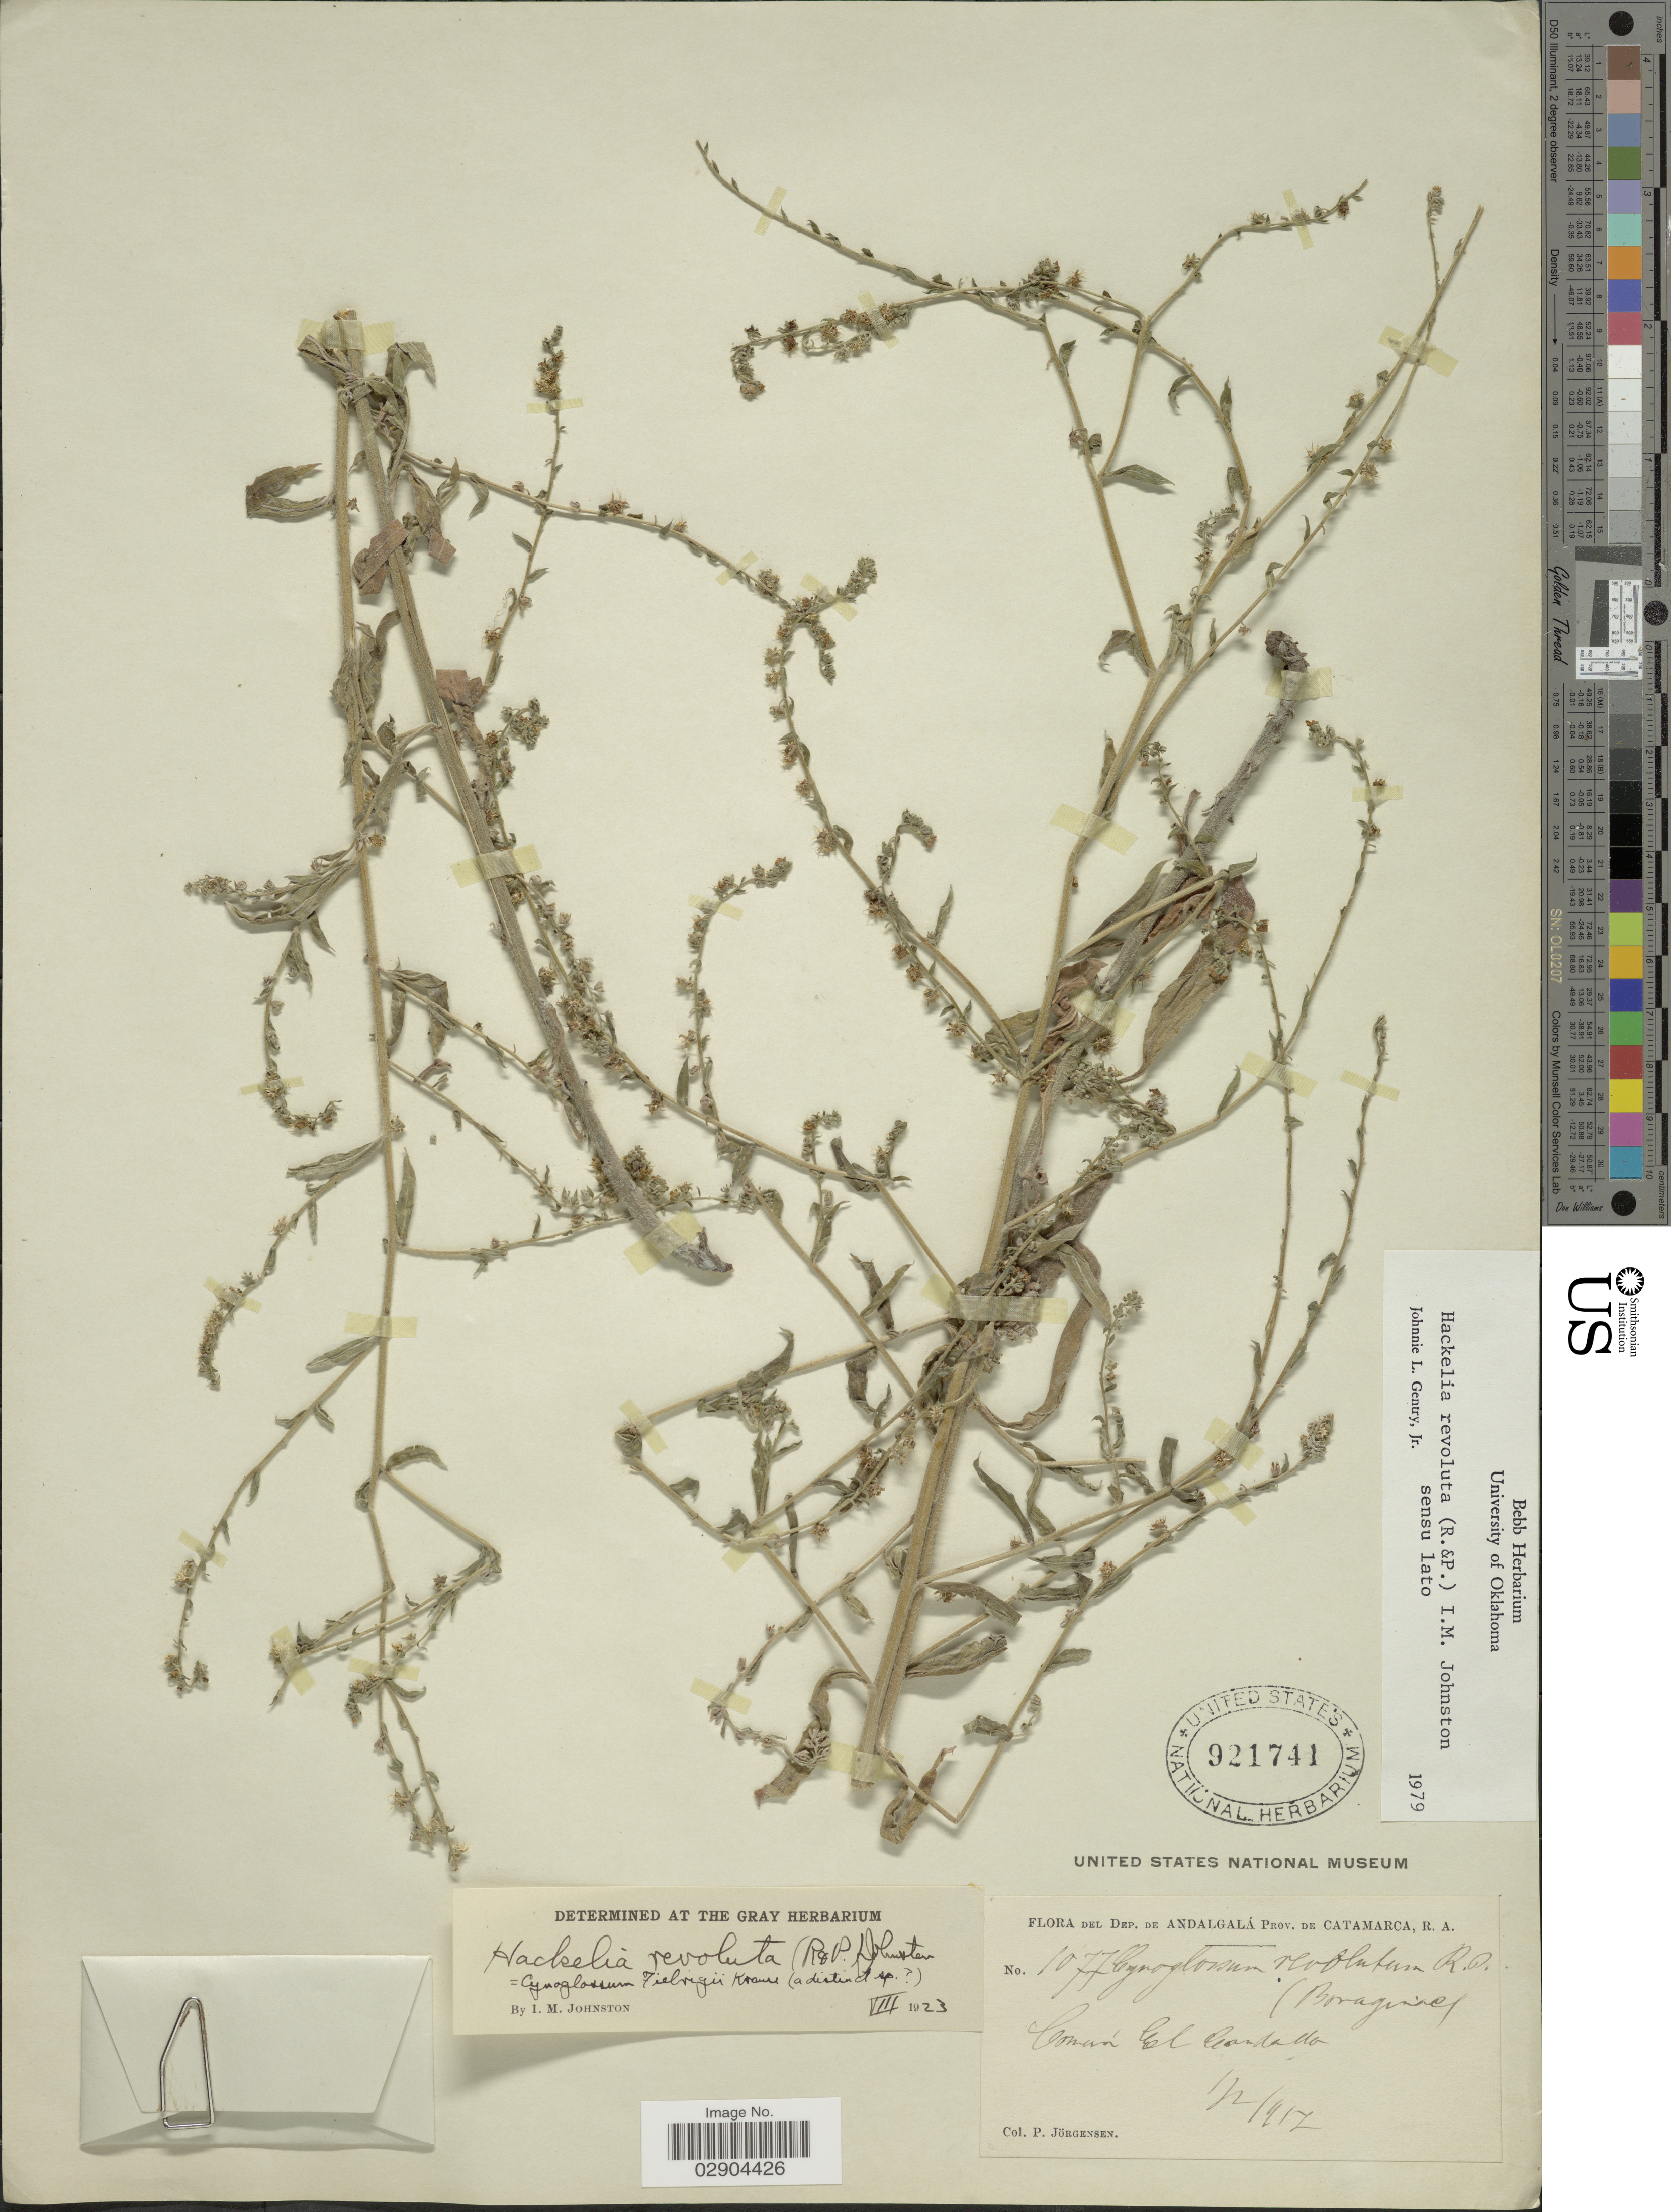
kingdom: Plantae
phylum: Tracheophyta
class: Magnoliopsida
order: Boraginales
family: Boraginaceae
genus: Hackelia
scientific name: Hackelia revoluta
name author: (Ruiz & Pav.) I.M. Johnst.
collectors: P. Jörgensen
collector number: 1077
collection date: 1917-02-01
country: Argentina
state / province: Catamarca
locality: Dep. de Andalgalá Prov. de Catamarca, R.A. Común El Candado.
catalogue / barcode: US 921741